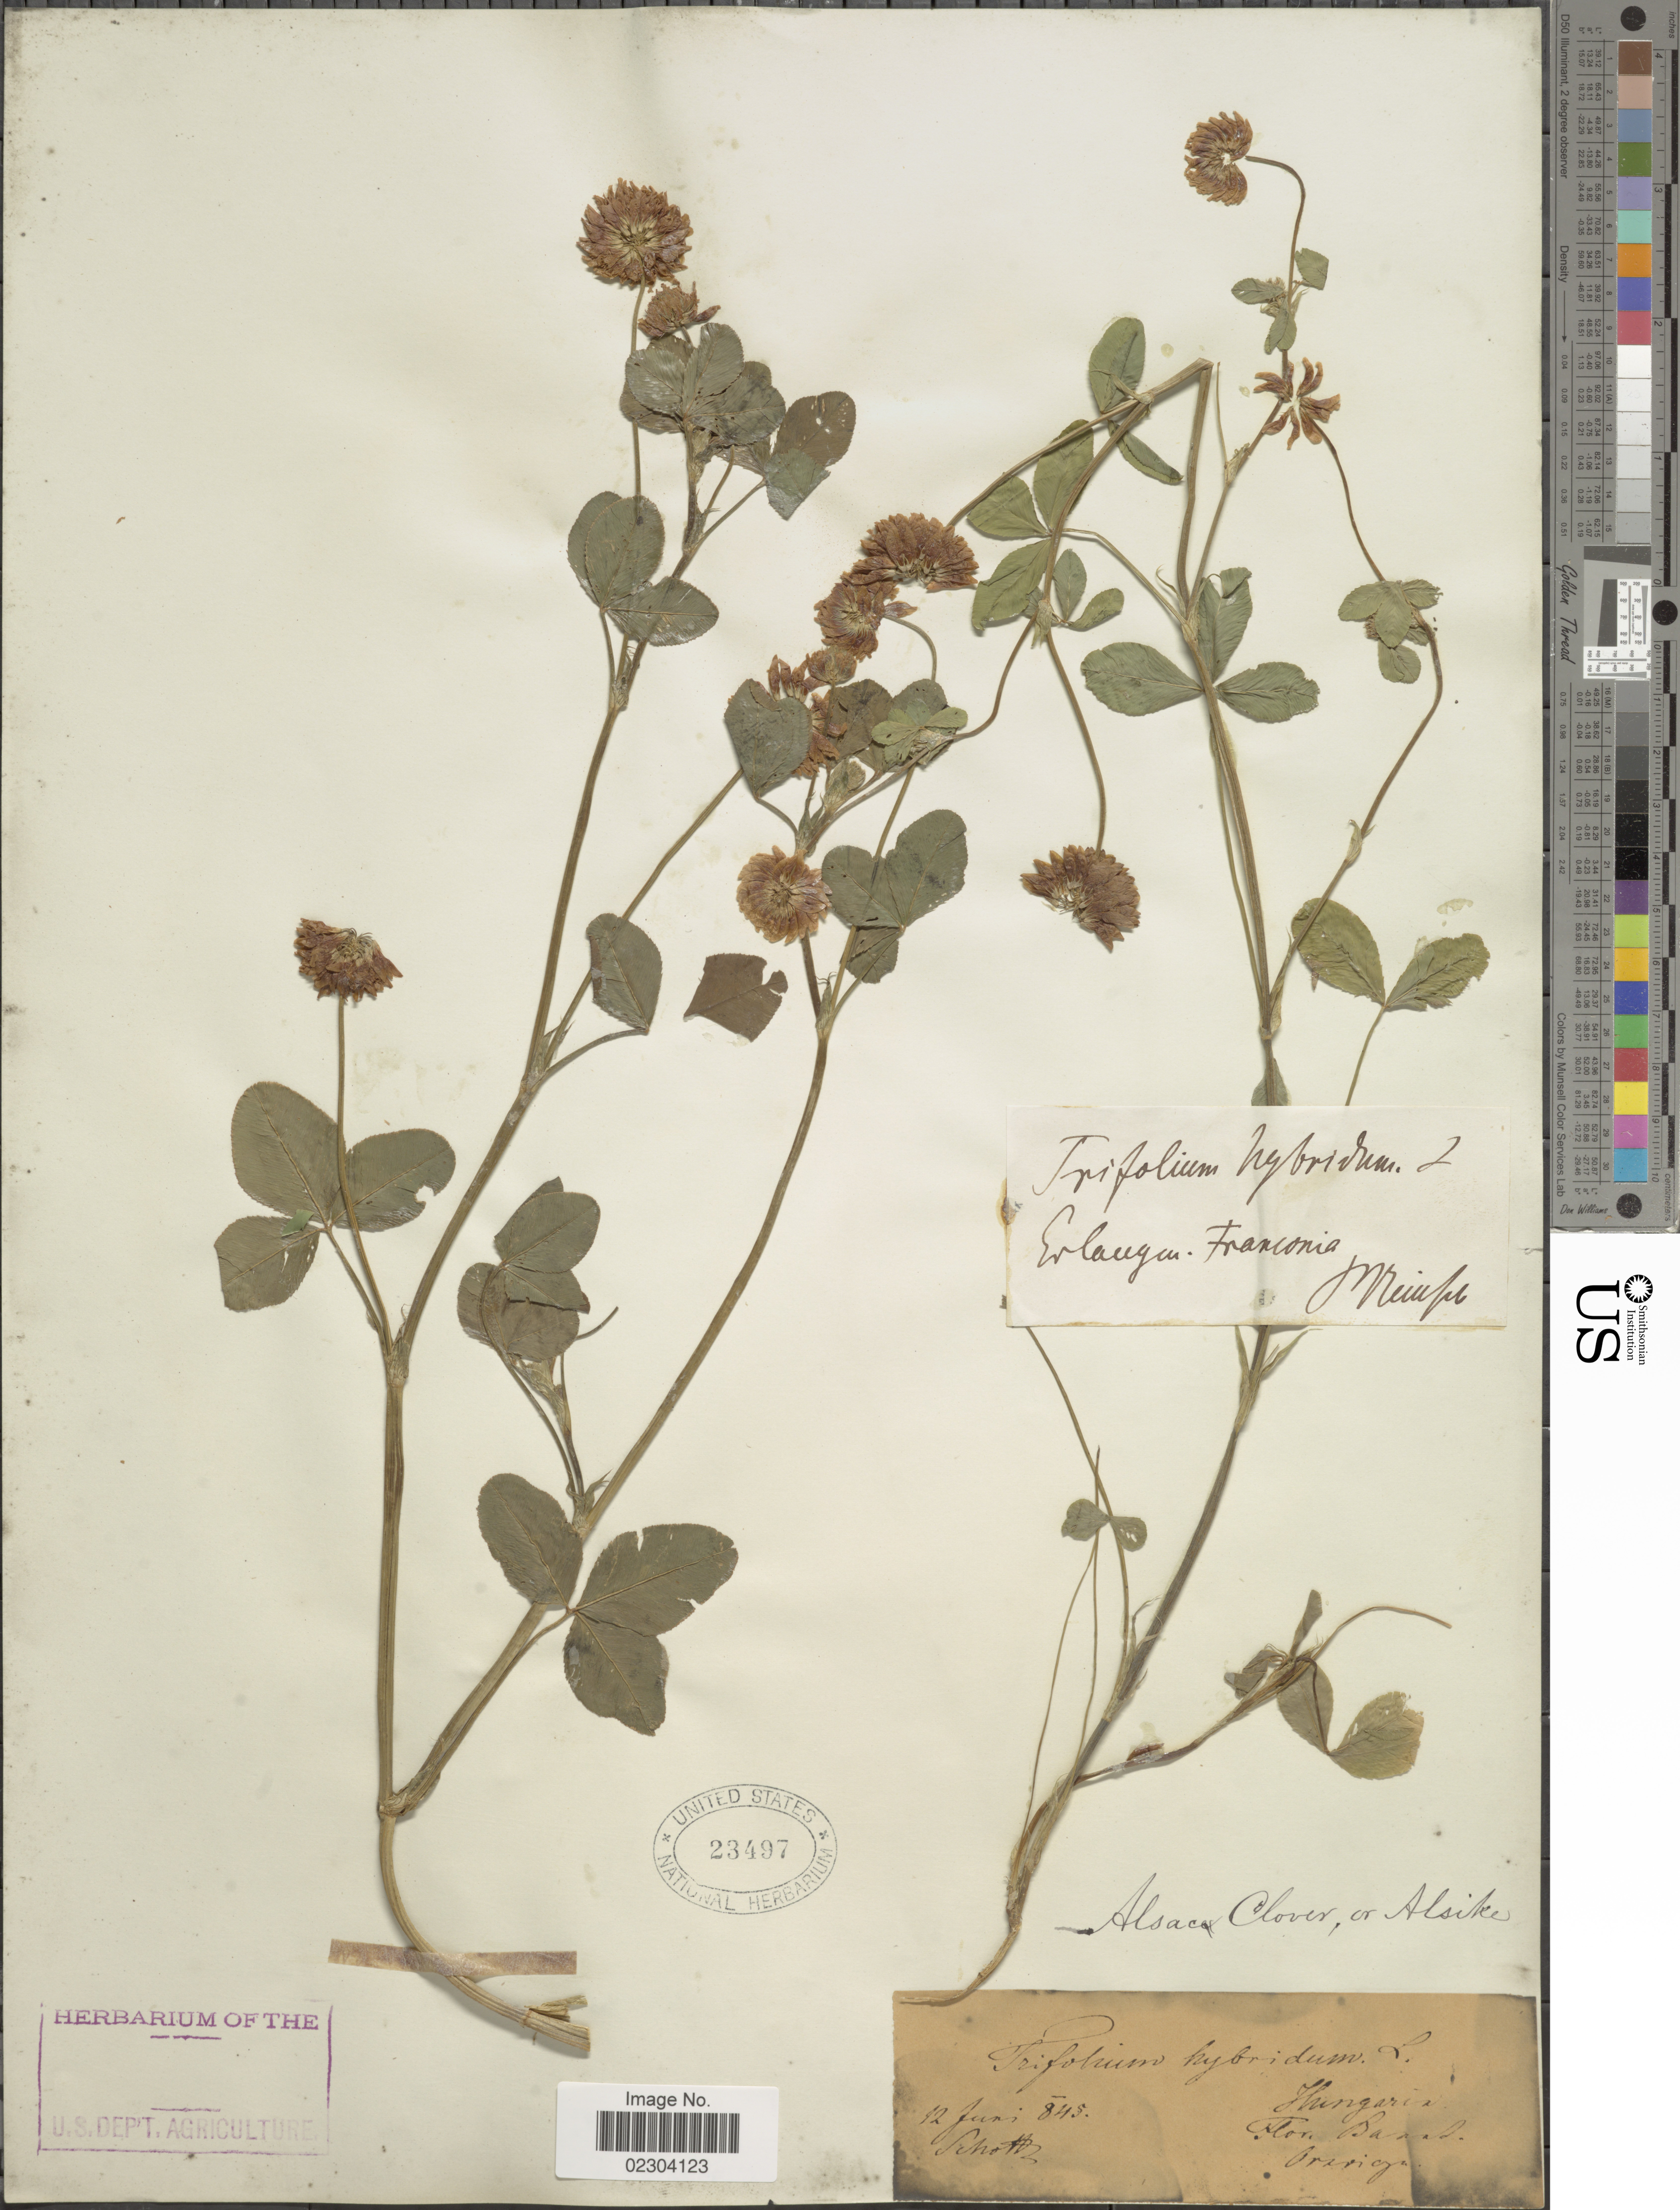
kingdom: Plantae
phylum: Tracheophyta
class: Magnoliopsida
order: Fabales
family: Fabaceae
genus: Trifolium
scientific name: Trifolium hybridum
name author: L.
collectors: -. Schotts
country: Germany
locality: Erlangen, Franconia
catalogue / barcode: US 23497